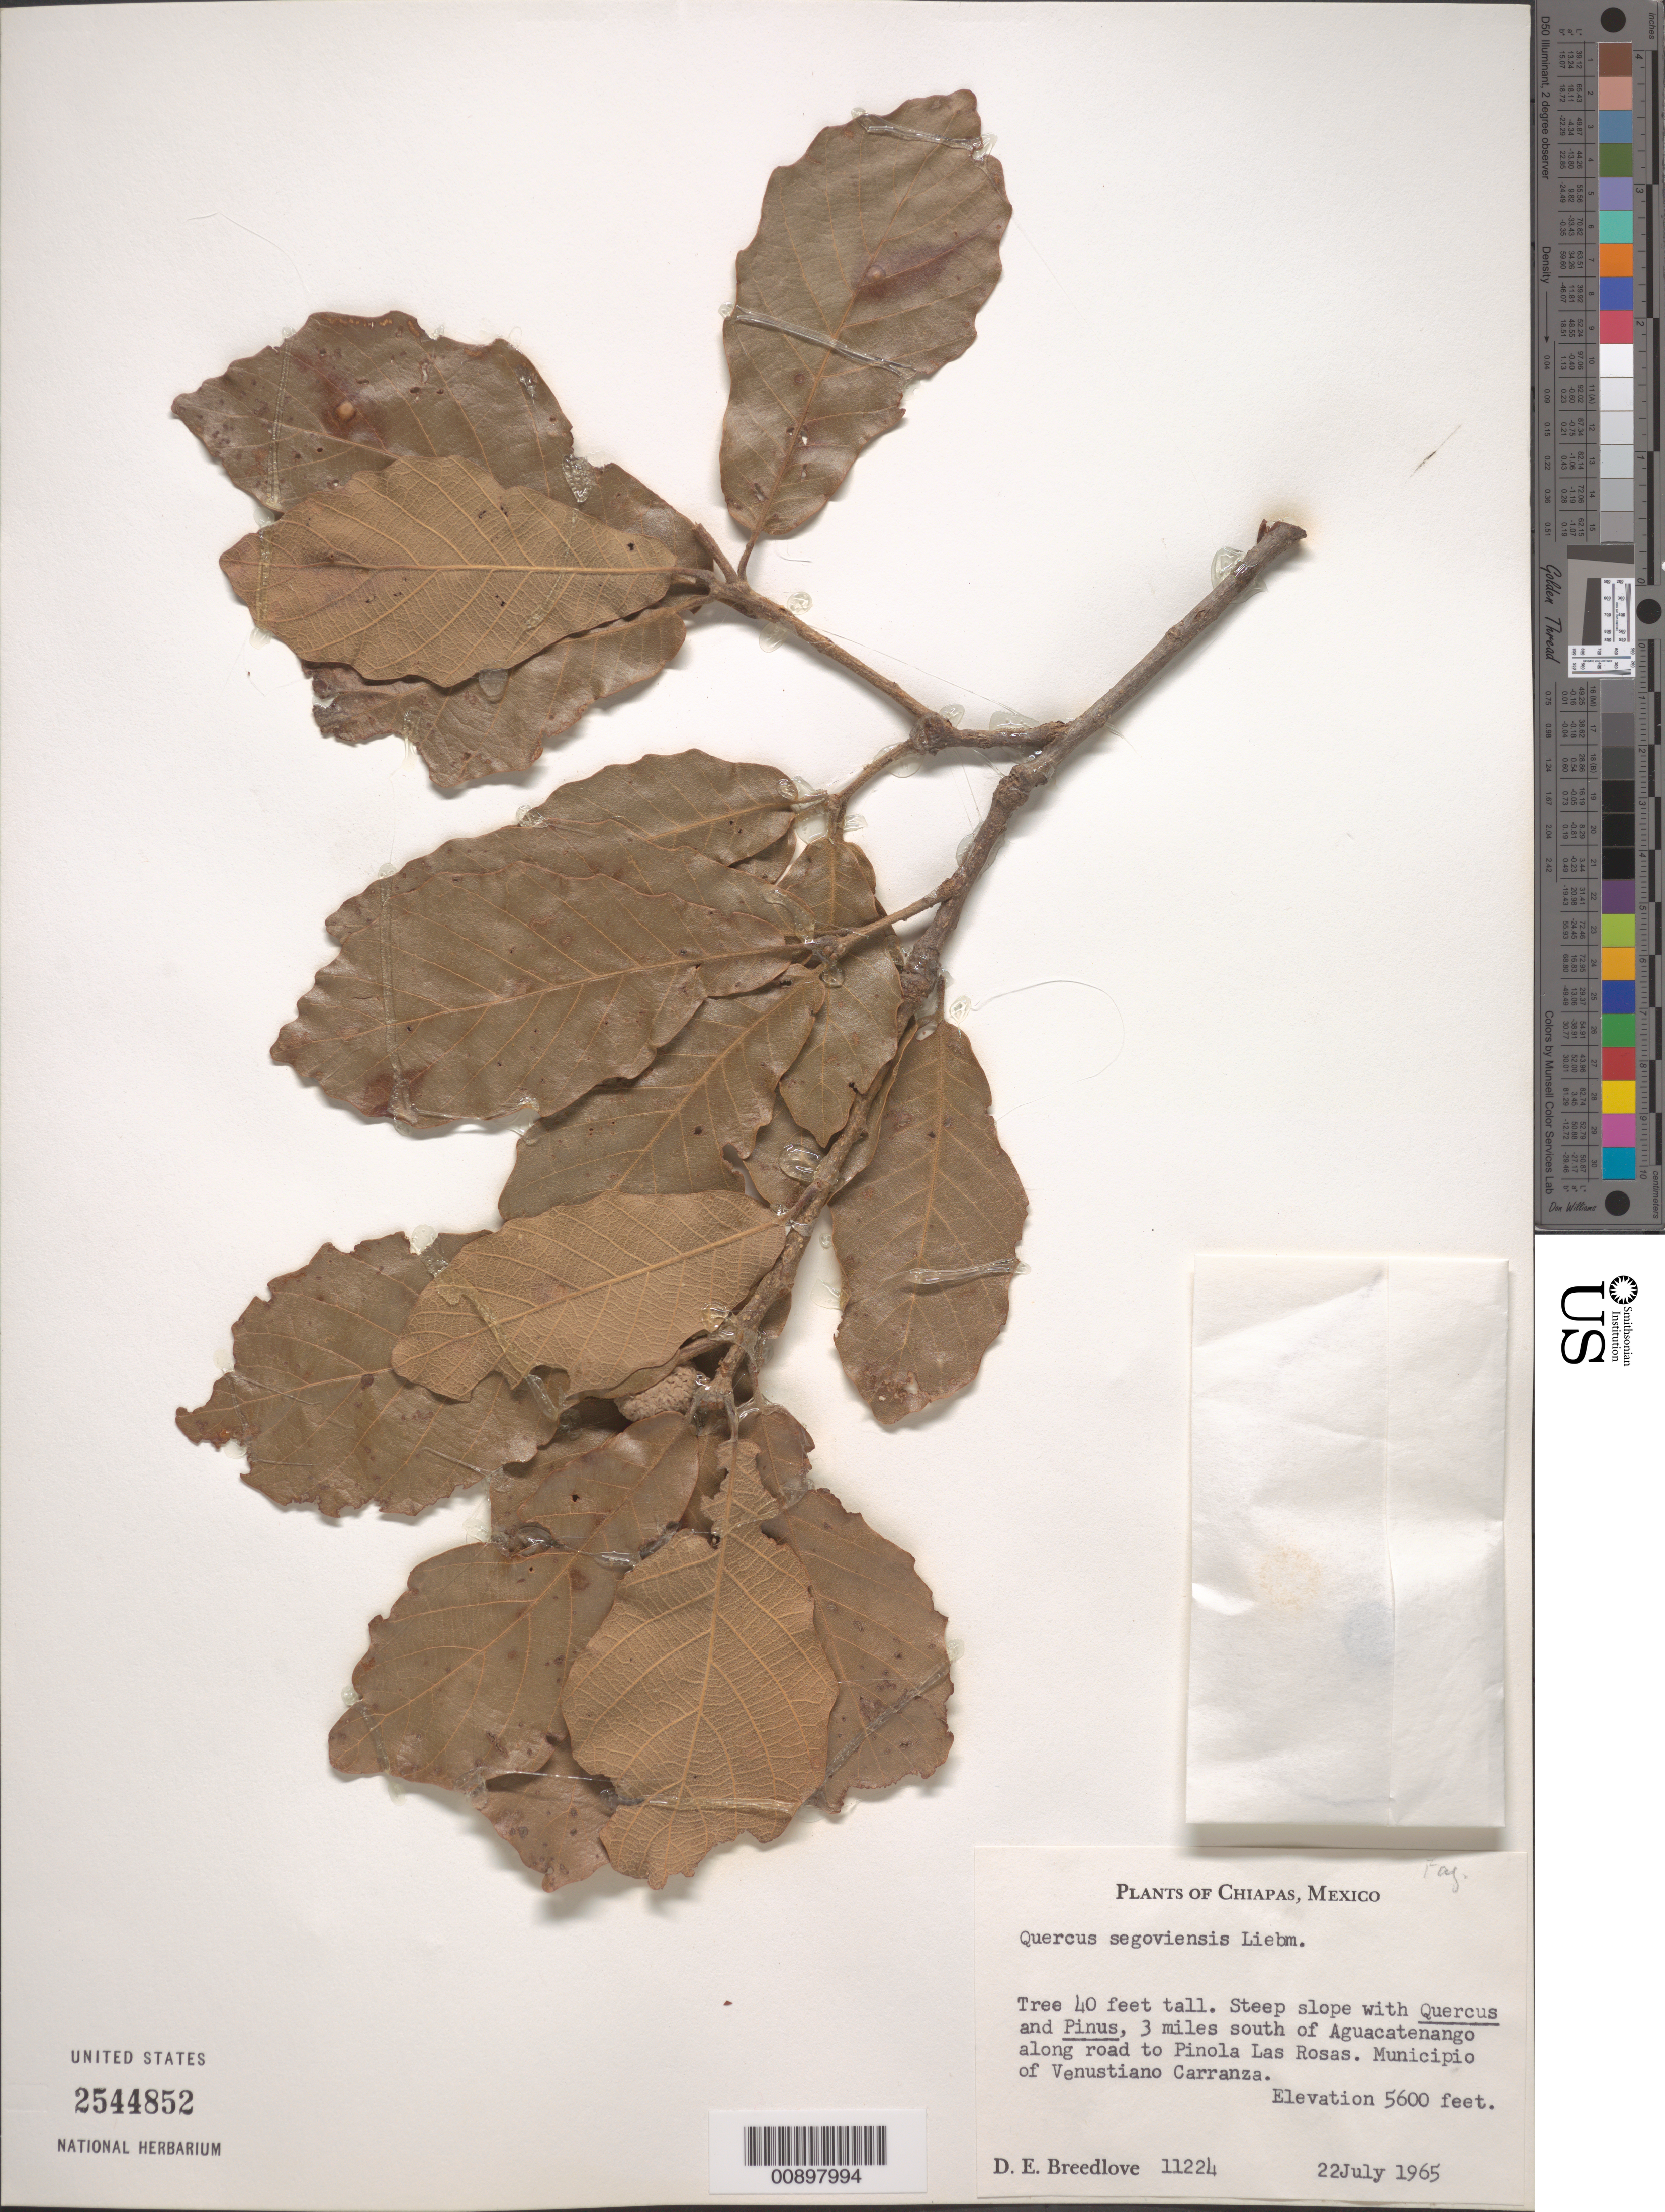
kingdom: Plantae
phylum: Tracheophyta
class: Magnoliopsida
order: Fagales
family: Fagaceae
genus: Quercus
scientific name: Quercus segoviensis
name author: Liebm.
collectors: D. E. Breedlove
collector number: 11224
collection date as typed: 22 Jul 1965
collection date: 1965-07-22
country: Mexico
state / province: Chiapas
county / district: Venustiano Carranza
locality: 3 miles south of Aguacatenango along road to Pinola Las Rosas, Municipio of Venustiano Carranza, Chiapas.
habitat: Steep slope with Quercus and Pinus.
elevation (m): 1707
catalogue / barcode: US 2544852